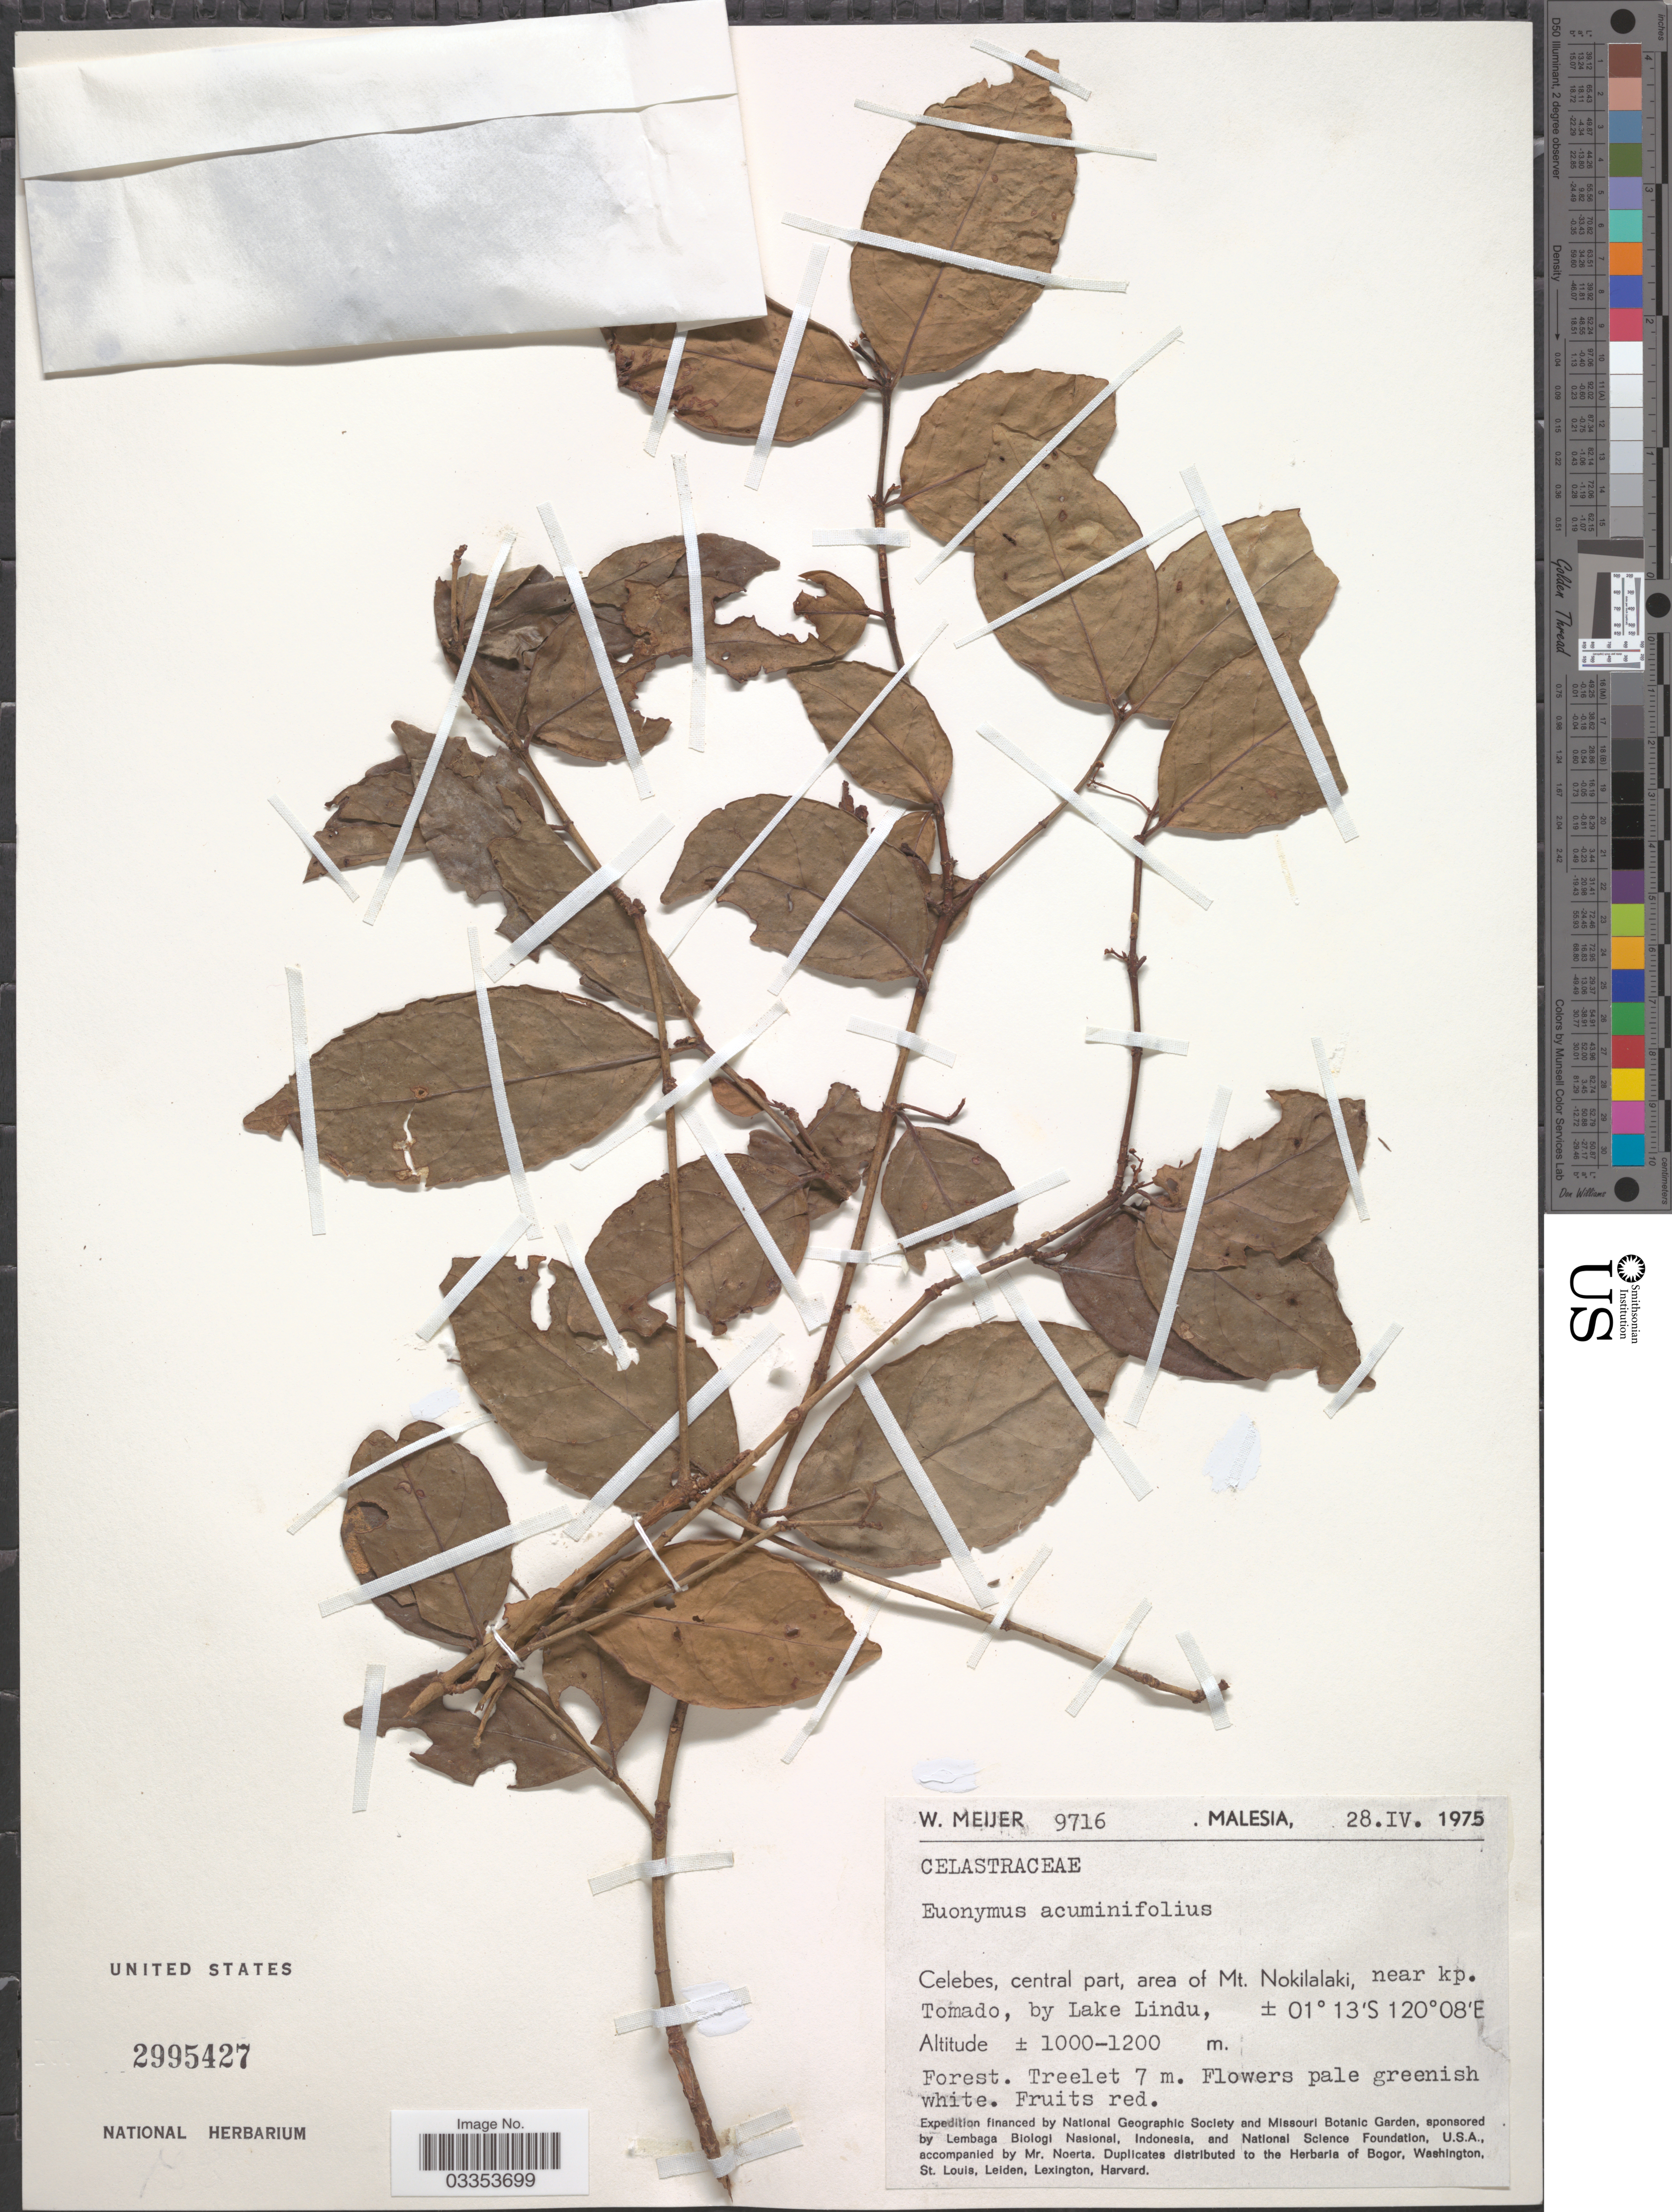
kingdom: Plantae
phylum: Tracheophyta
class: Magnoliopsida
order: Celastrales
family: Celastraceae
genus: Euonymus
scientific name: Euonymus acuminifolius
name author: Blakelock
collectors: W. Meijer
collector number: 9716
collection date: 1975-04-28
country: Malaysia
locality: Celebes, central part, area of Mt. Nokilalaki, near kp. Tomado, by Lake Lindu.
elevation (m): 1000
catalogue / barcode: US 2995427